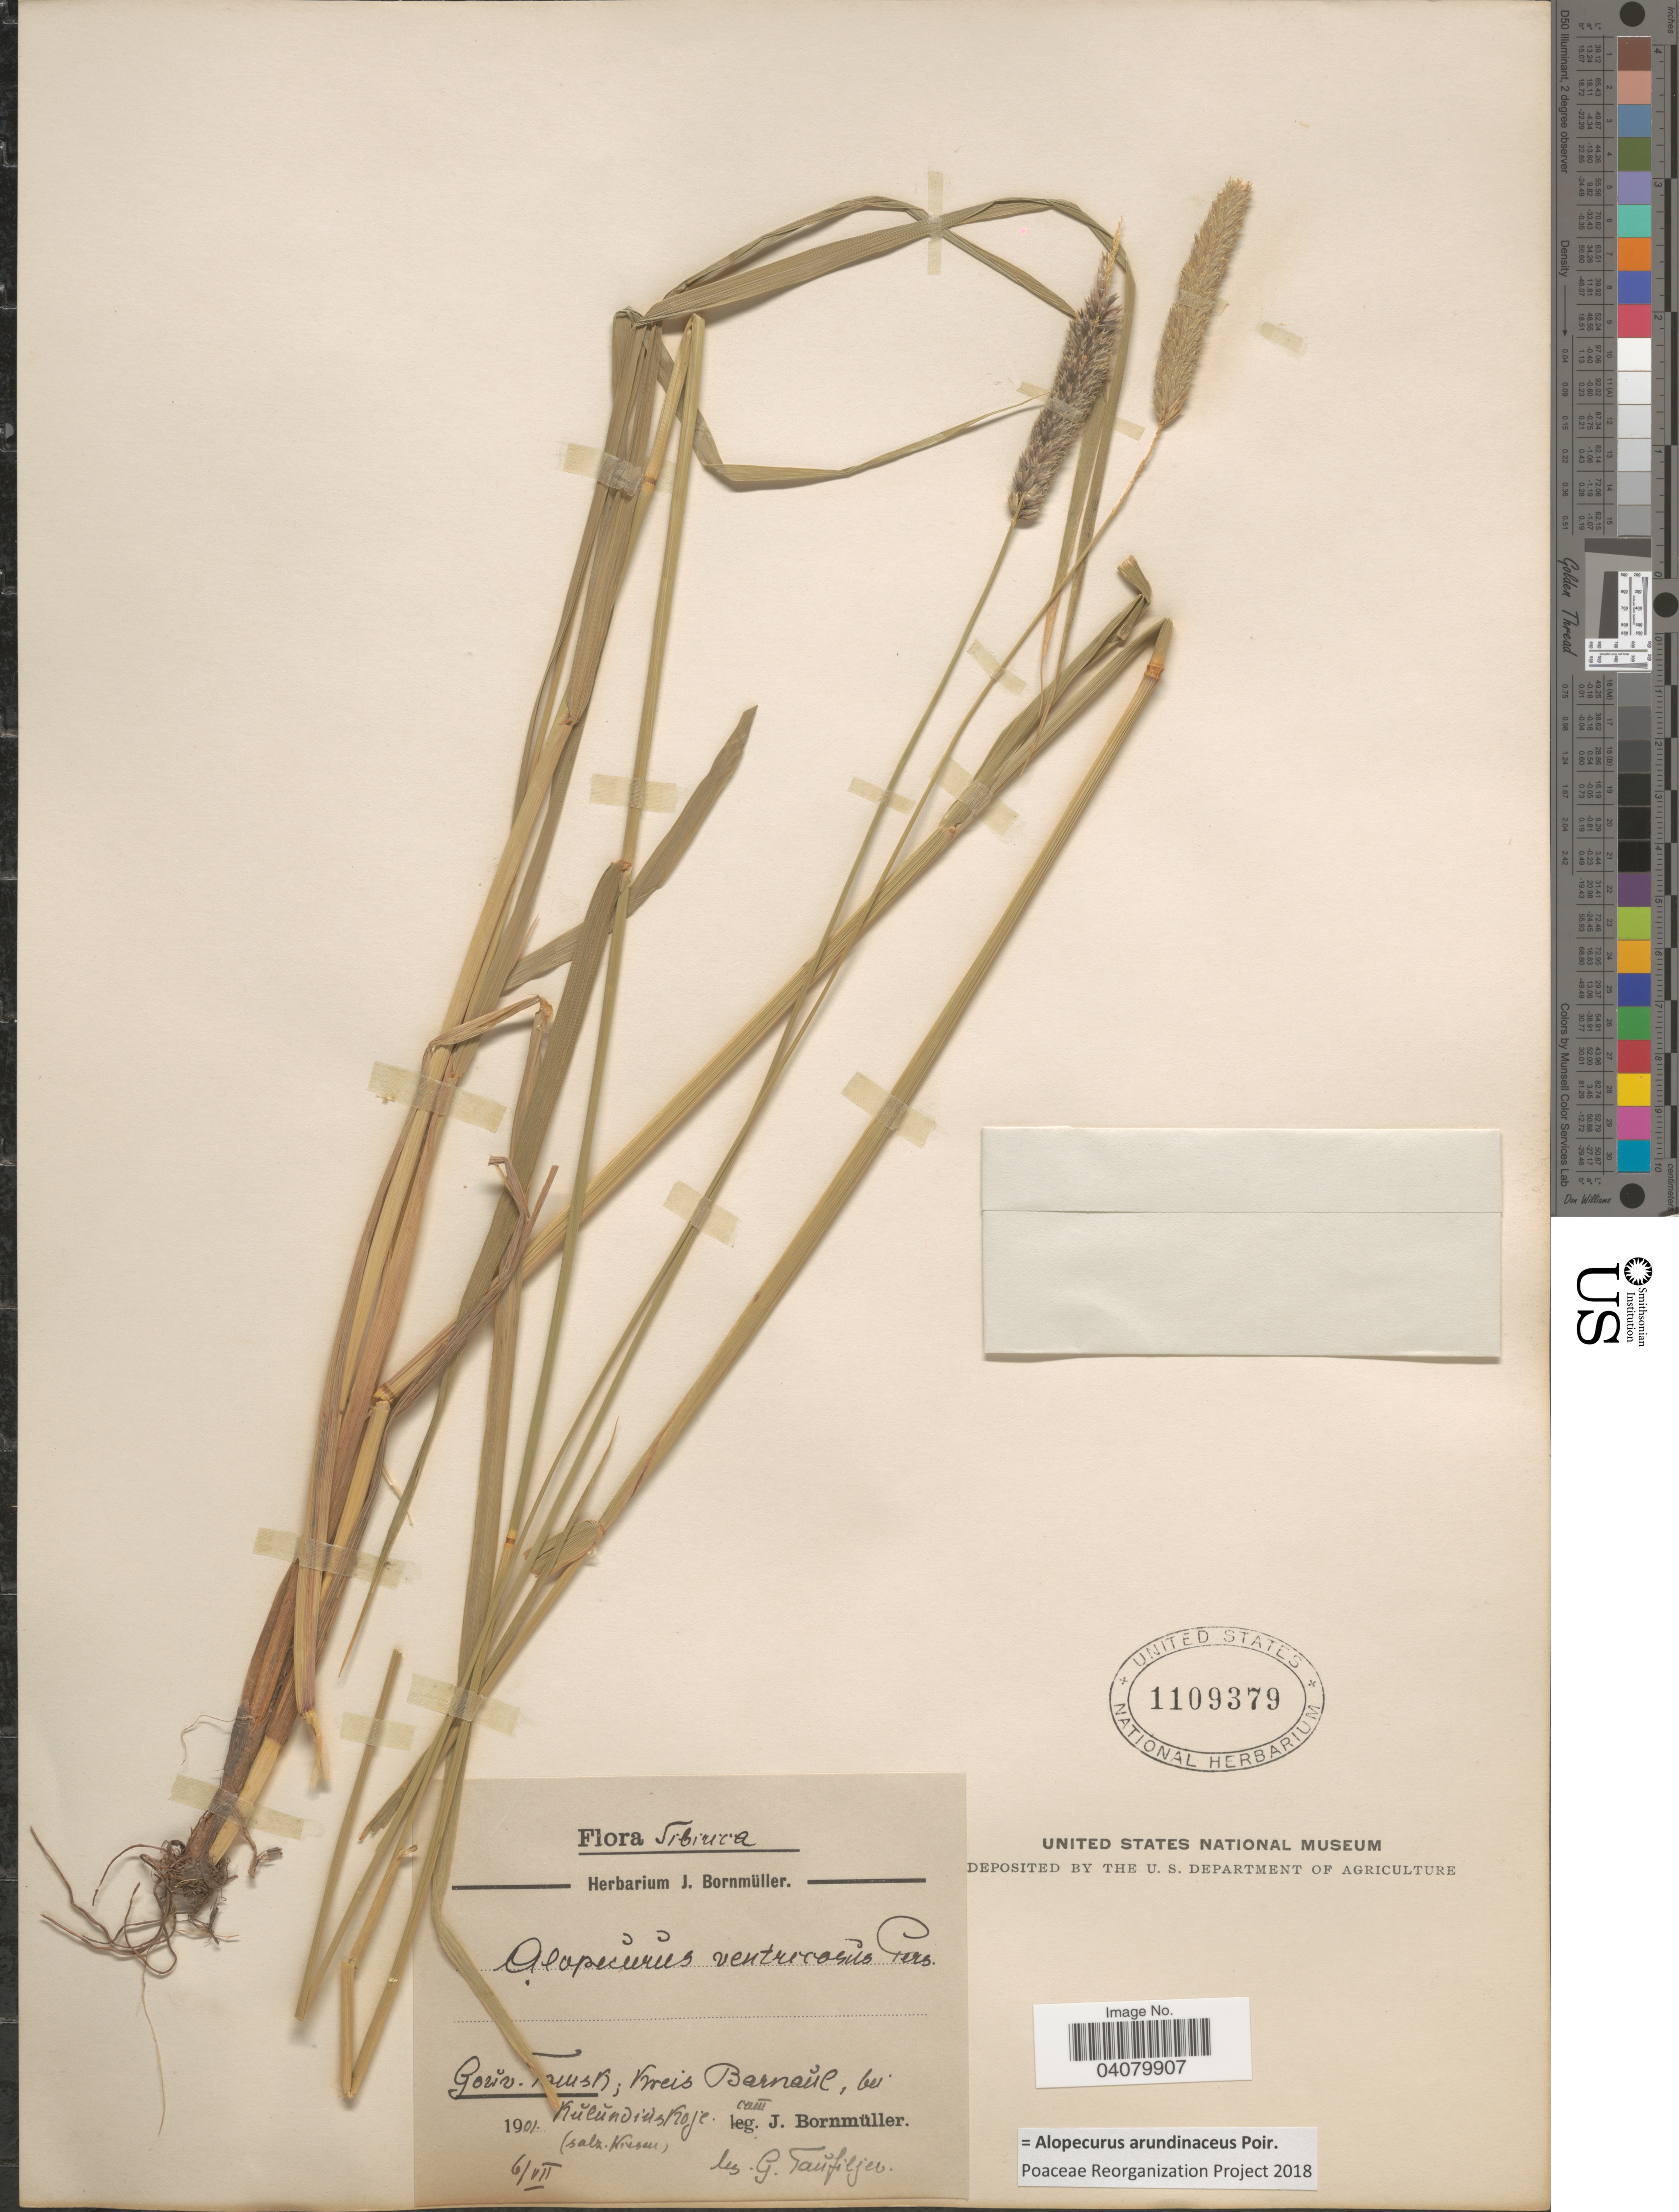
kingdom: Plantae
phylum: Tracheophyta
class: Liliopsida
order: Poales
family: Poaceae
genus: Alopecurus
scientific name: Alopecurus arundinaceus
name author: Poir.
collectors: J. Bornmüller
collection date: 1901-07-06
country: Russian Federation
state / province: Tomsk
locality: Sibirica. Gouv. Tomsk: Kreis Barnaul, bei Kulundiuskoje.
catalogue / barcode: US 1109379